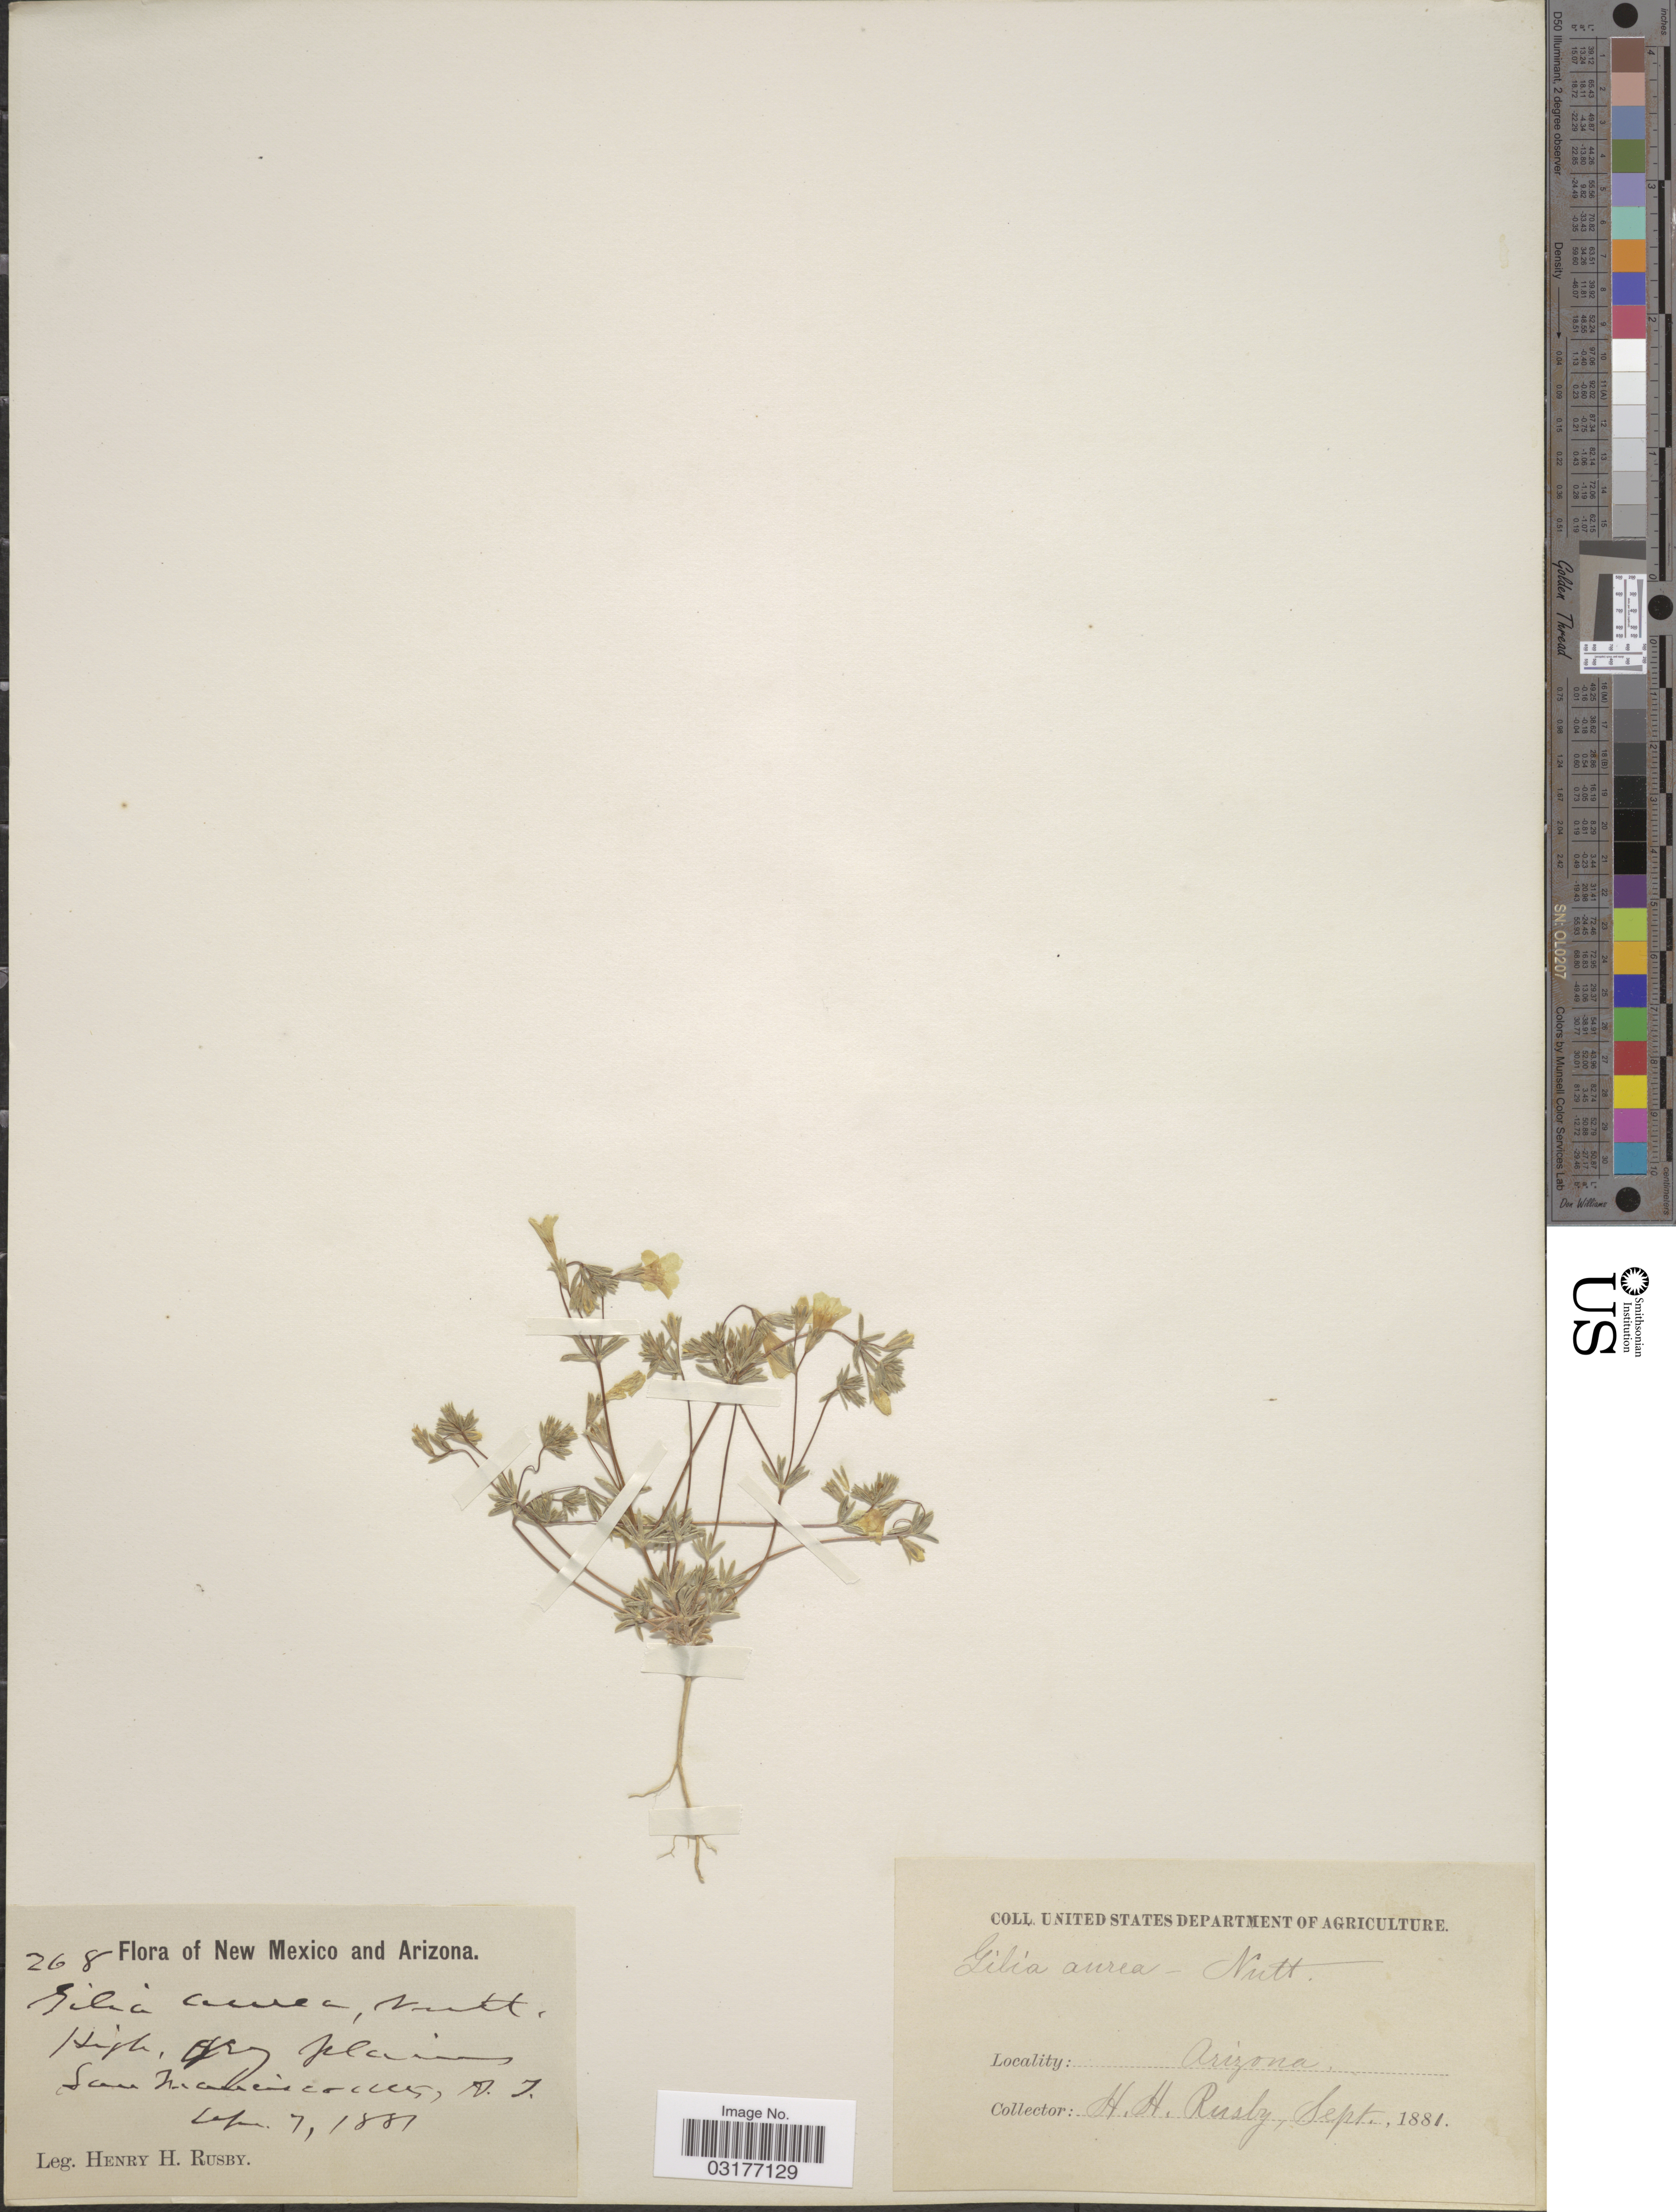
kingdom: Plantae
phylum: Tracheophyta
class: Magnoliopsida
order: Ericales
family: Polemoniaceae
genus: Leptosiphon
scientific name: Leptosiphon chrysanthus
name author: J.M. Porter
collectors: H. H. Rusby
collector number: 268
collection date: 1881-09-07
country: United States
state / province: Arizona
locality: San Maneiserilles, A. T.